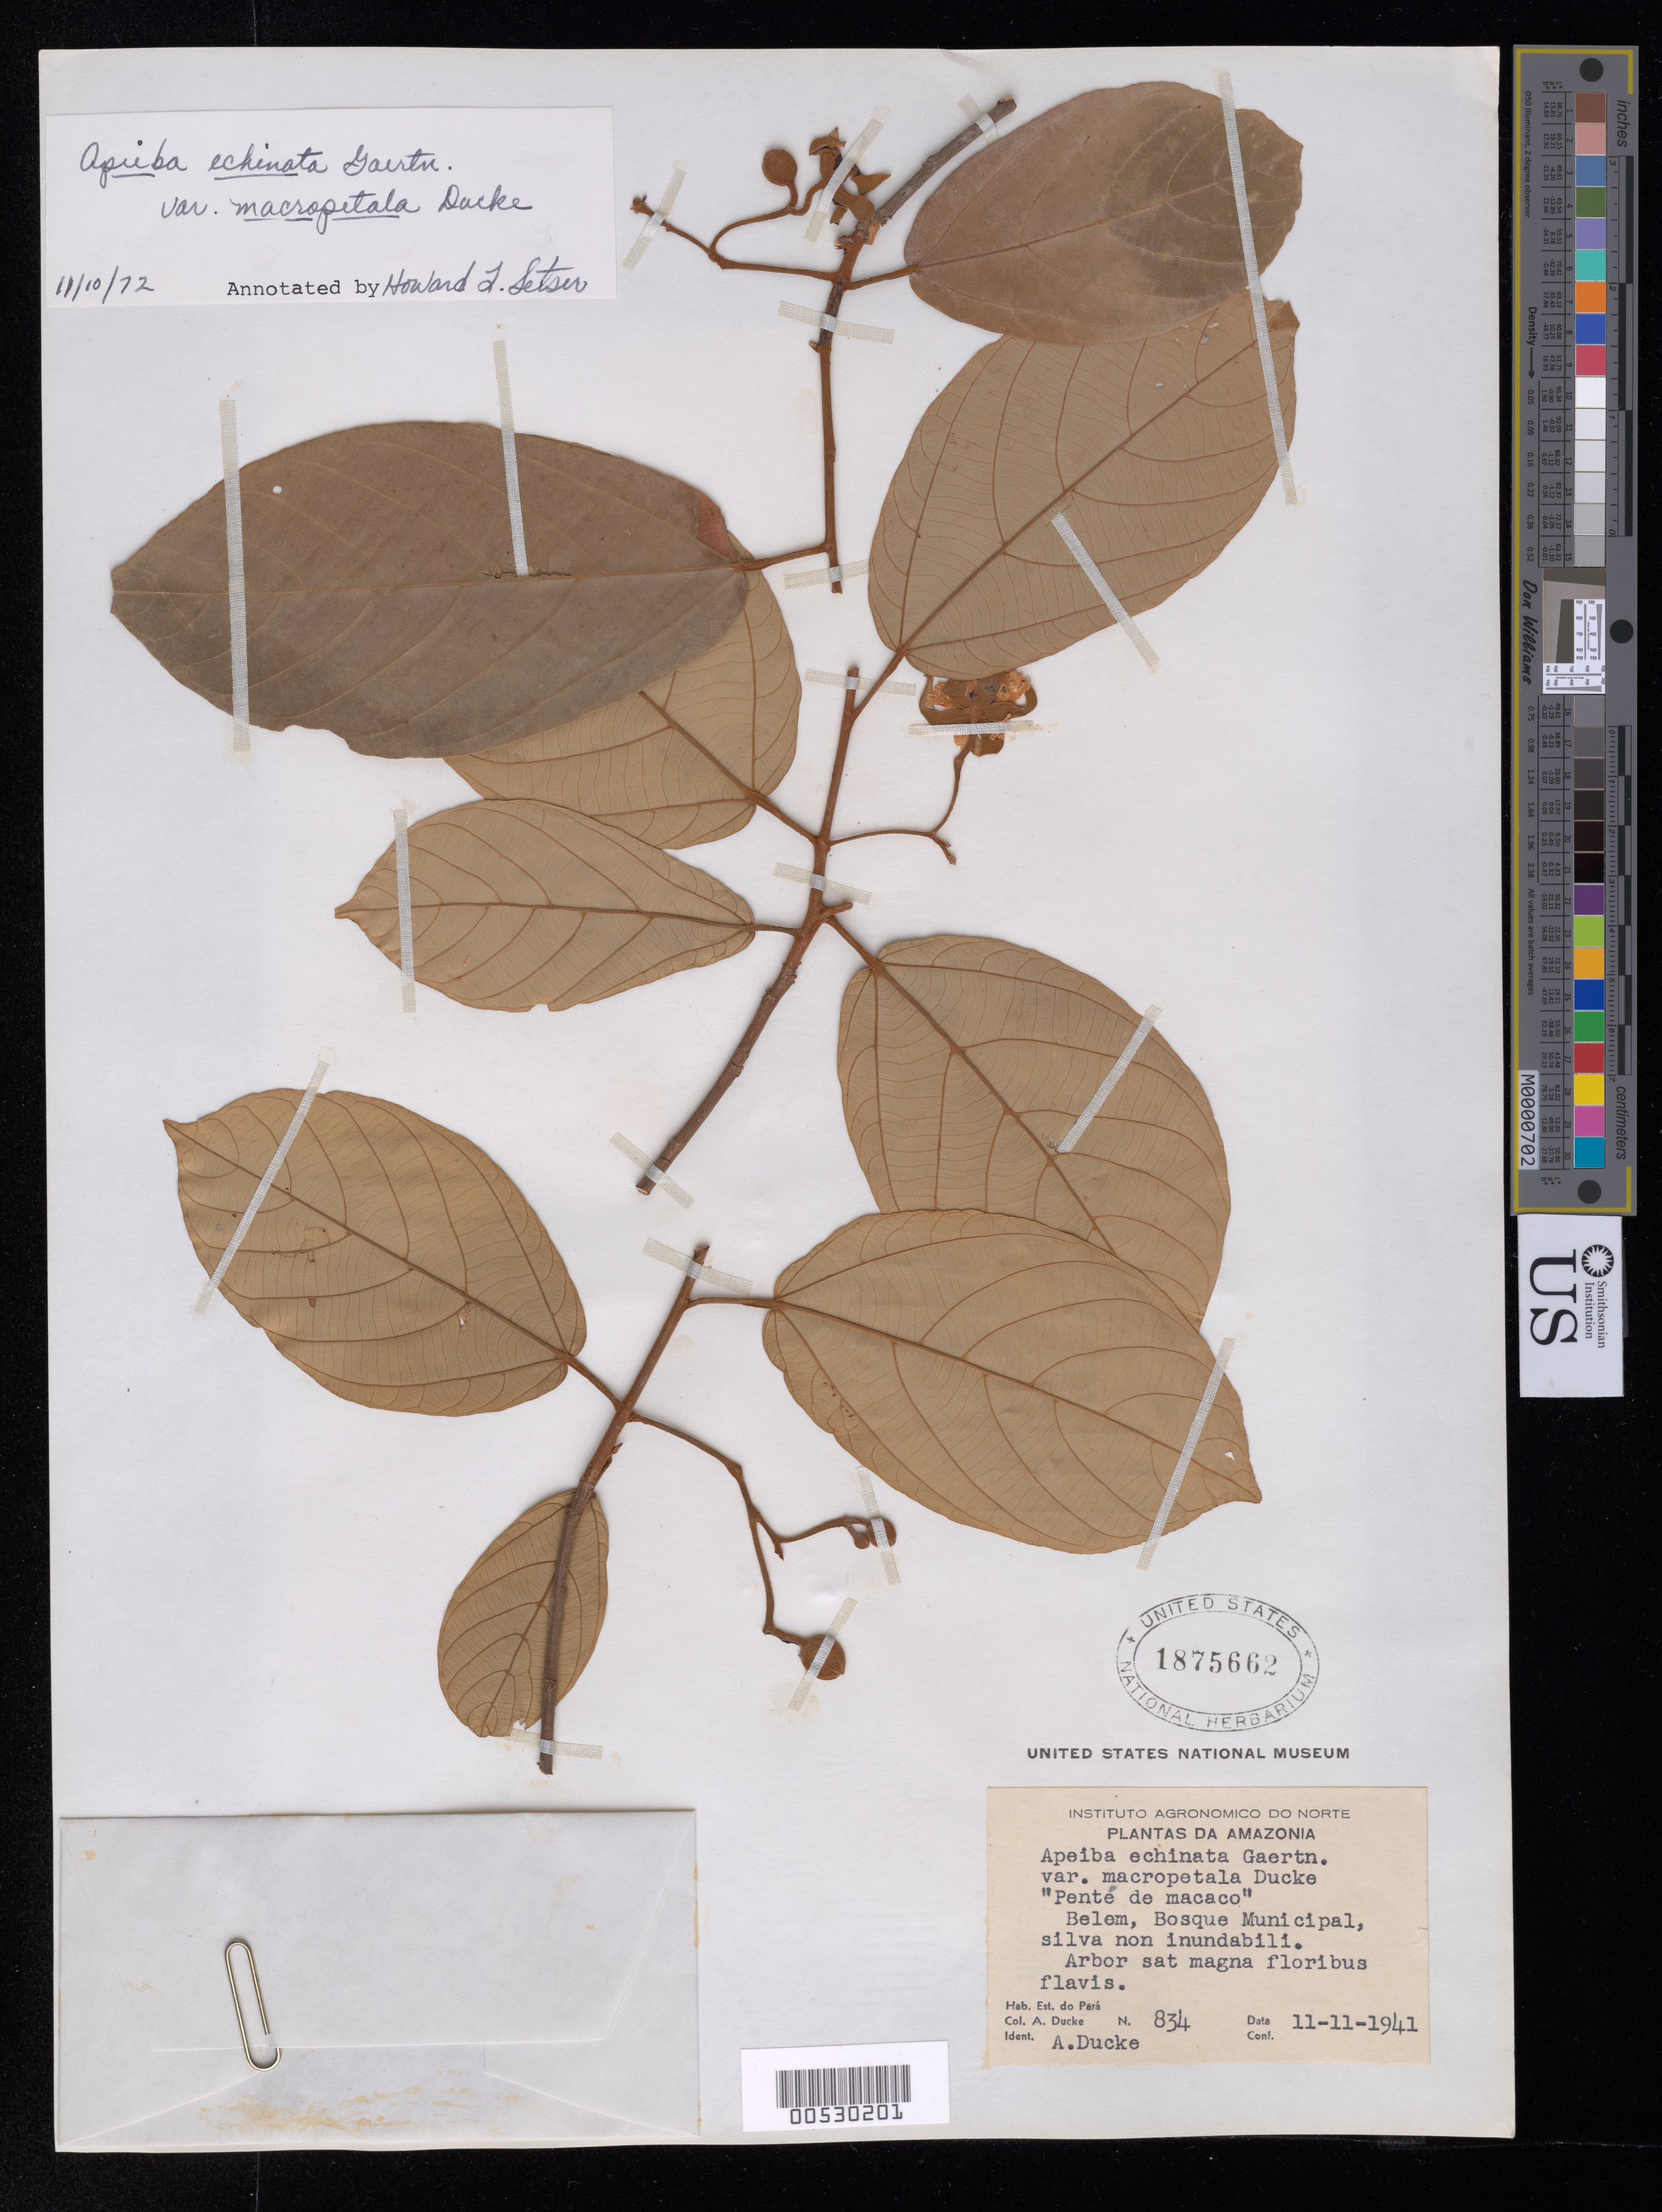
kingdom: Plantae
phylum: Tracheophyta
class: Magnoliopsida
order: Malvales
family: Malvaceae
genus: Apeiba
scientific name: Apeiba macropetala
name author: Ducke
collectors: A. Ducke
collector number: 834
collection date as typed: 11 Nov 1941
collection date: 1941-11-11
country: Brazil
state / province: Pará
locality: Belem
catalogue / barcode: US 1875662